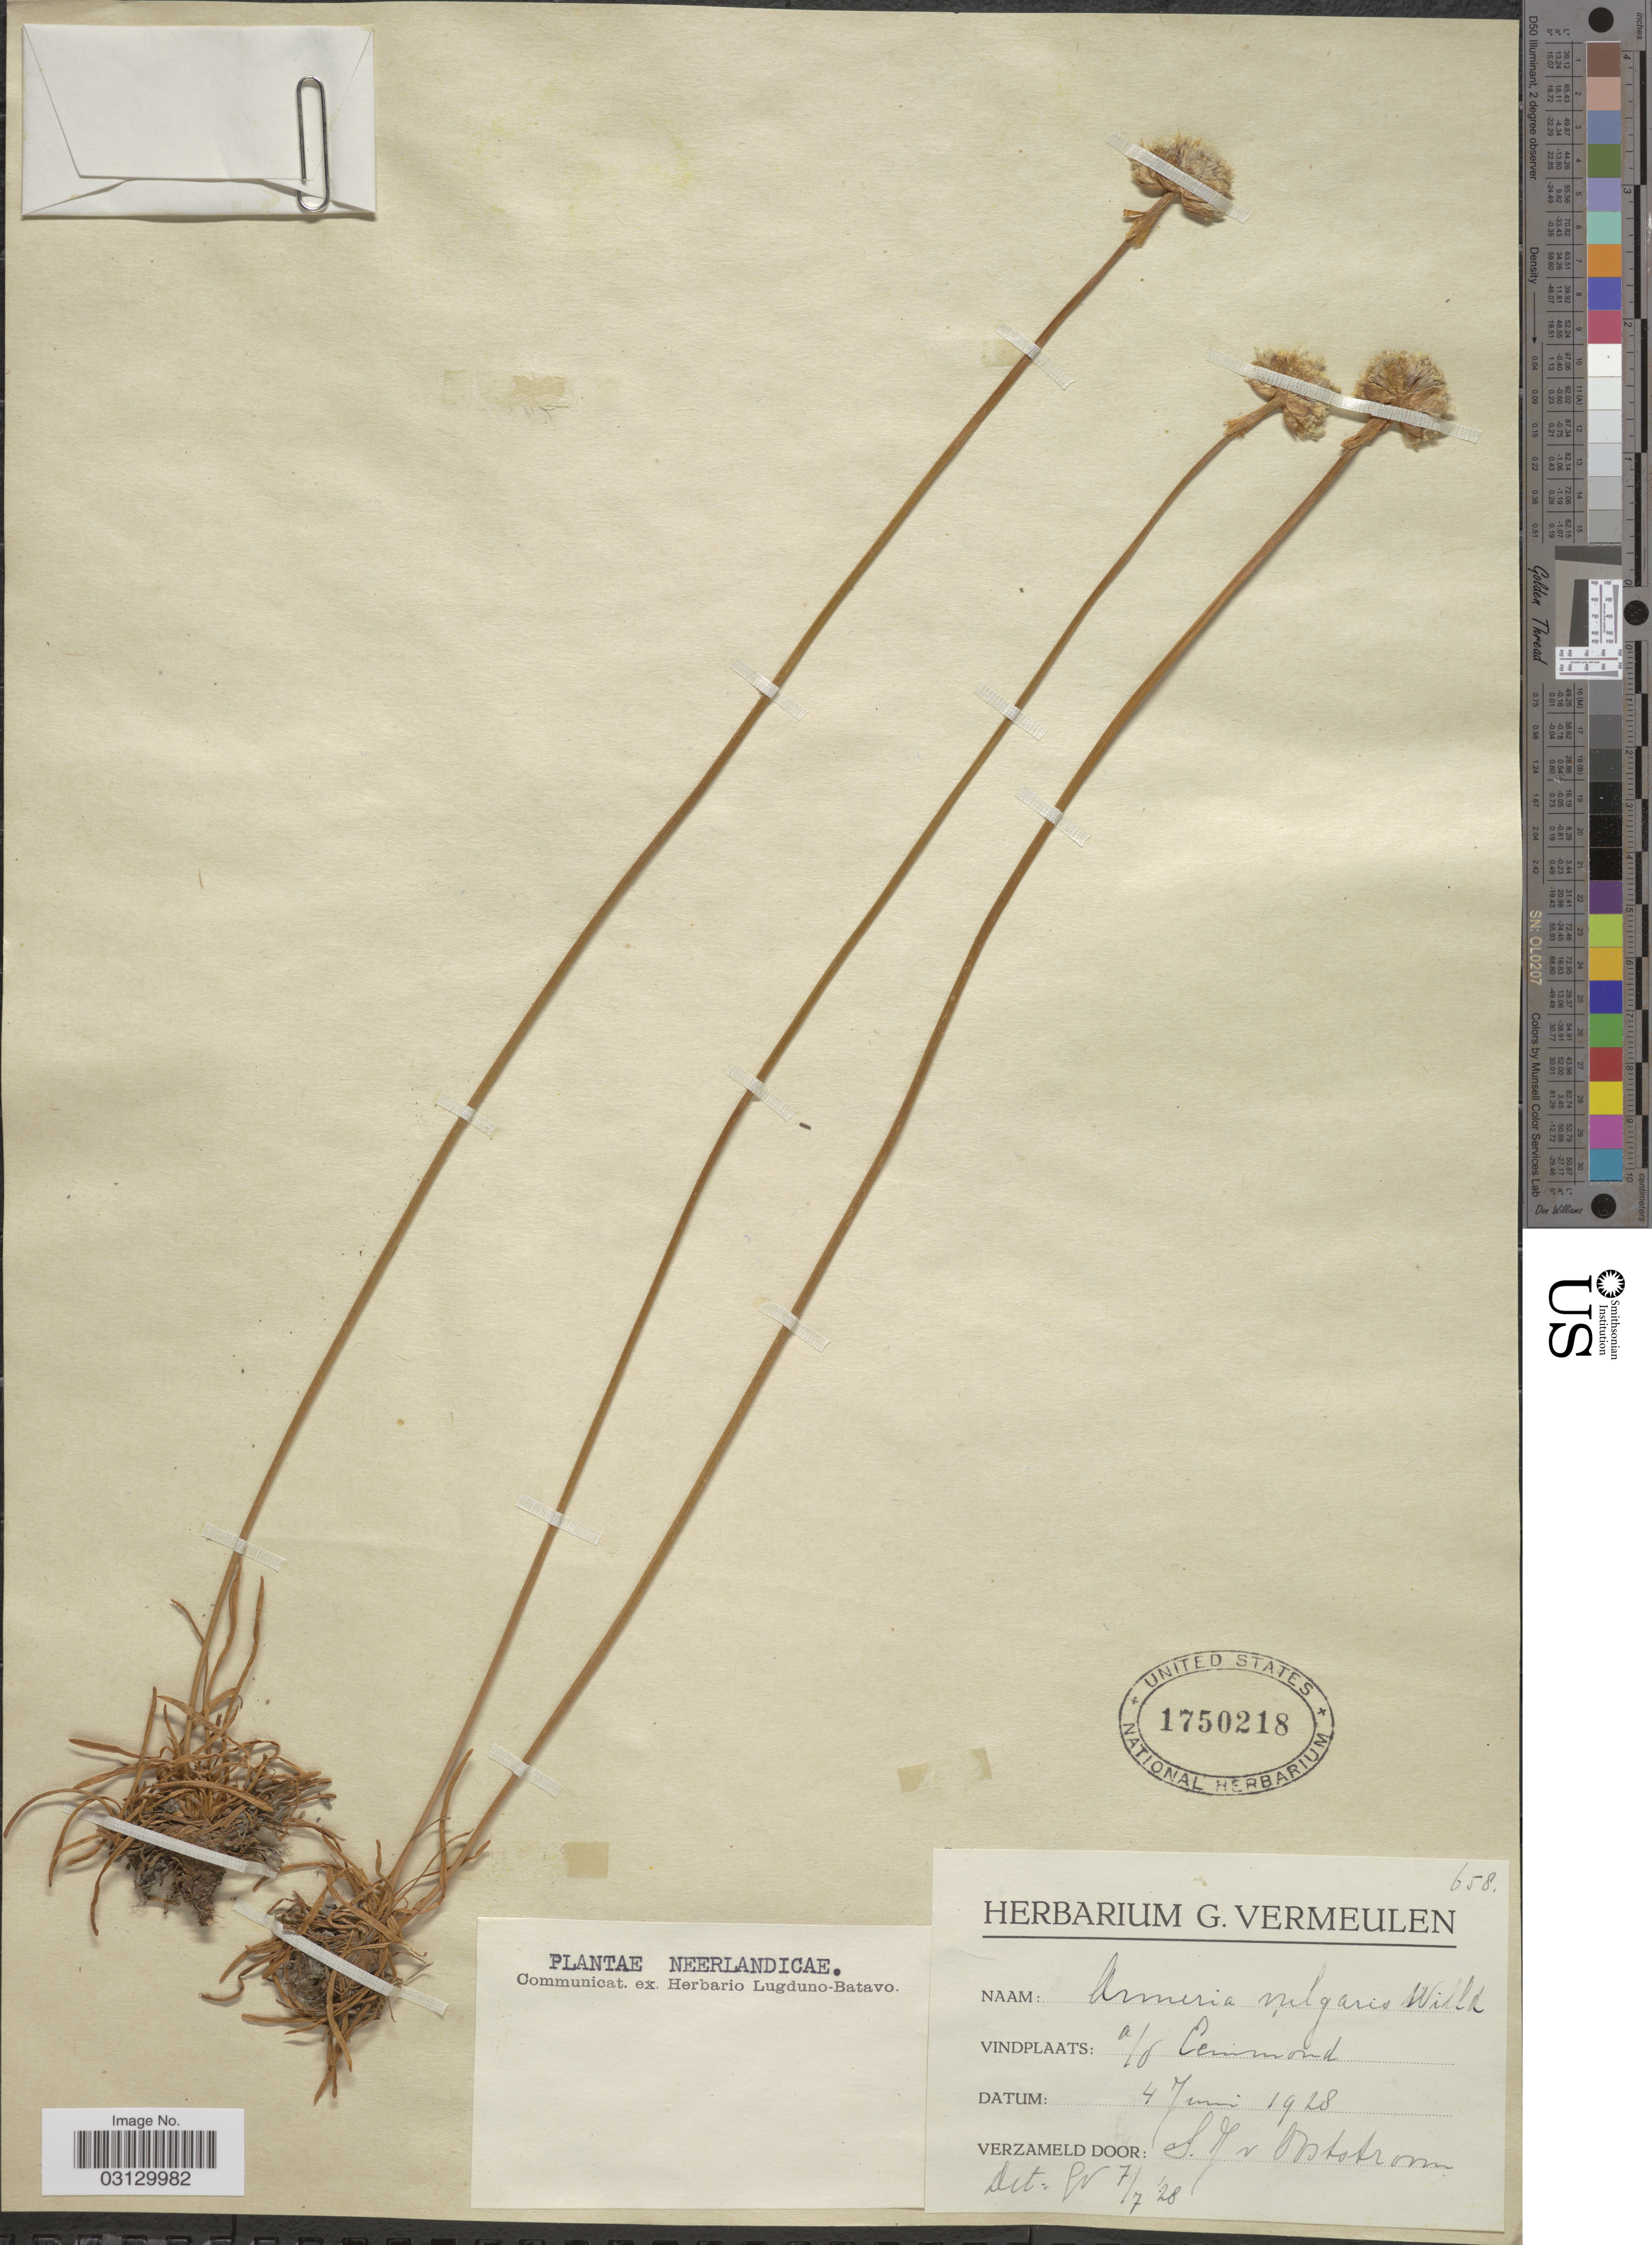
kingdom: Plantae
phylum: Tracheophyta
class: Magnoliopsida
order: Caryophyllales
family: Plumbaginaceae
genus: Armeria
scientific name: Armeria maritima subsp. maritima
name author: (Mill.) Willd.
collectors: S. J. van Ooststroom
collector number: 658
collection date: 1928-06-04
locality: A/d Eemsmond.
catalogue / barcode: US 1750218